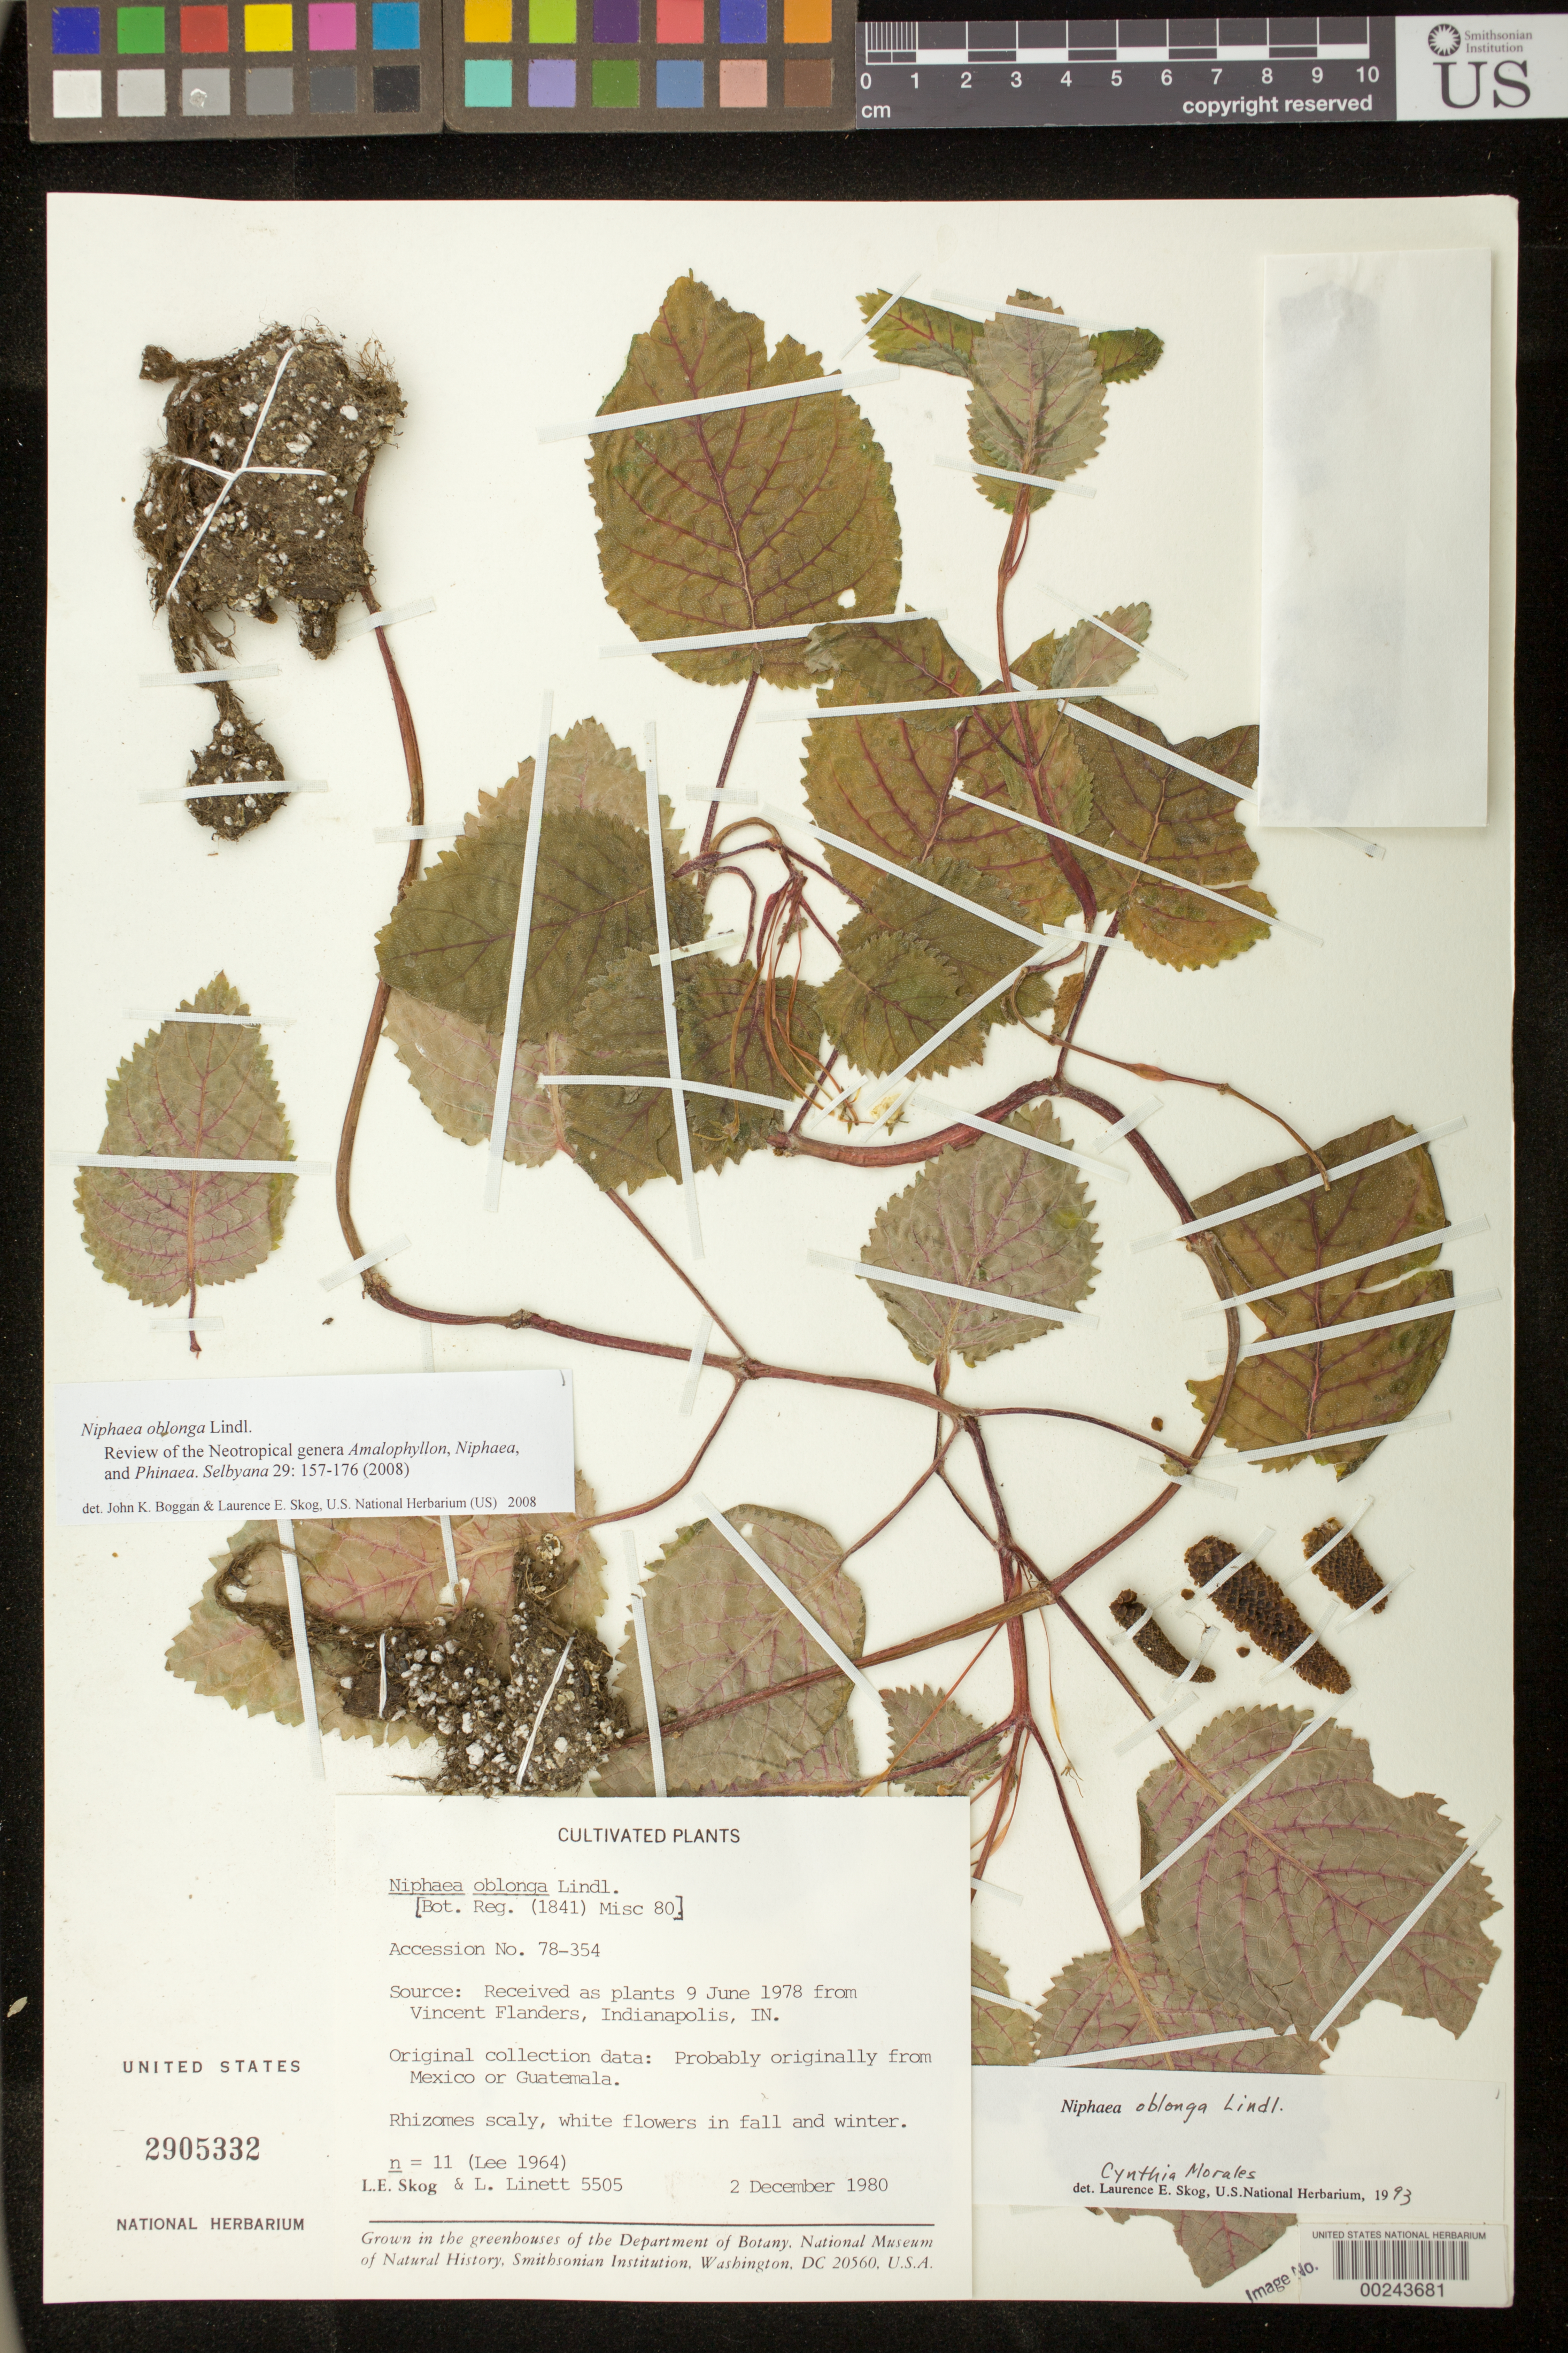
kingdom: Plantae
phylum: Tracheophyta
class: Magnoliopsida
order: Lamiales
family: Gesneriaceae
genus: Niphaea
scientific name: Niphaea oblonga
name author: Lindl.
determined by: Boggan, J. K.; Skog, L. E.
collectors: L. E. Skog & L. Linett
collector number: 5505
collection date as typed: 02 Dec 1980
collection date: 1980-12-02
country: United States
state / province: District of Columbia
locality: Grown in the greenhouses of the Dept. of Botany, National Museum of Natural History, Smithsonian Institution, Washington, DC; orig. Guatemala/Mexico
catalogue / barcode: US 2905332